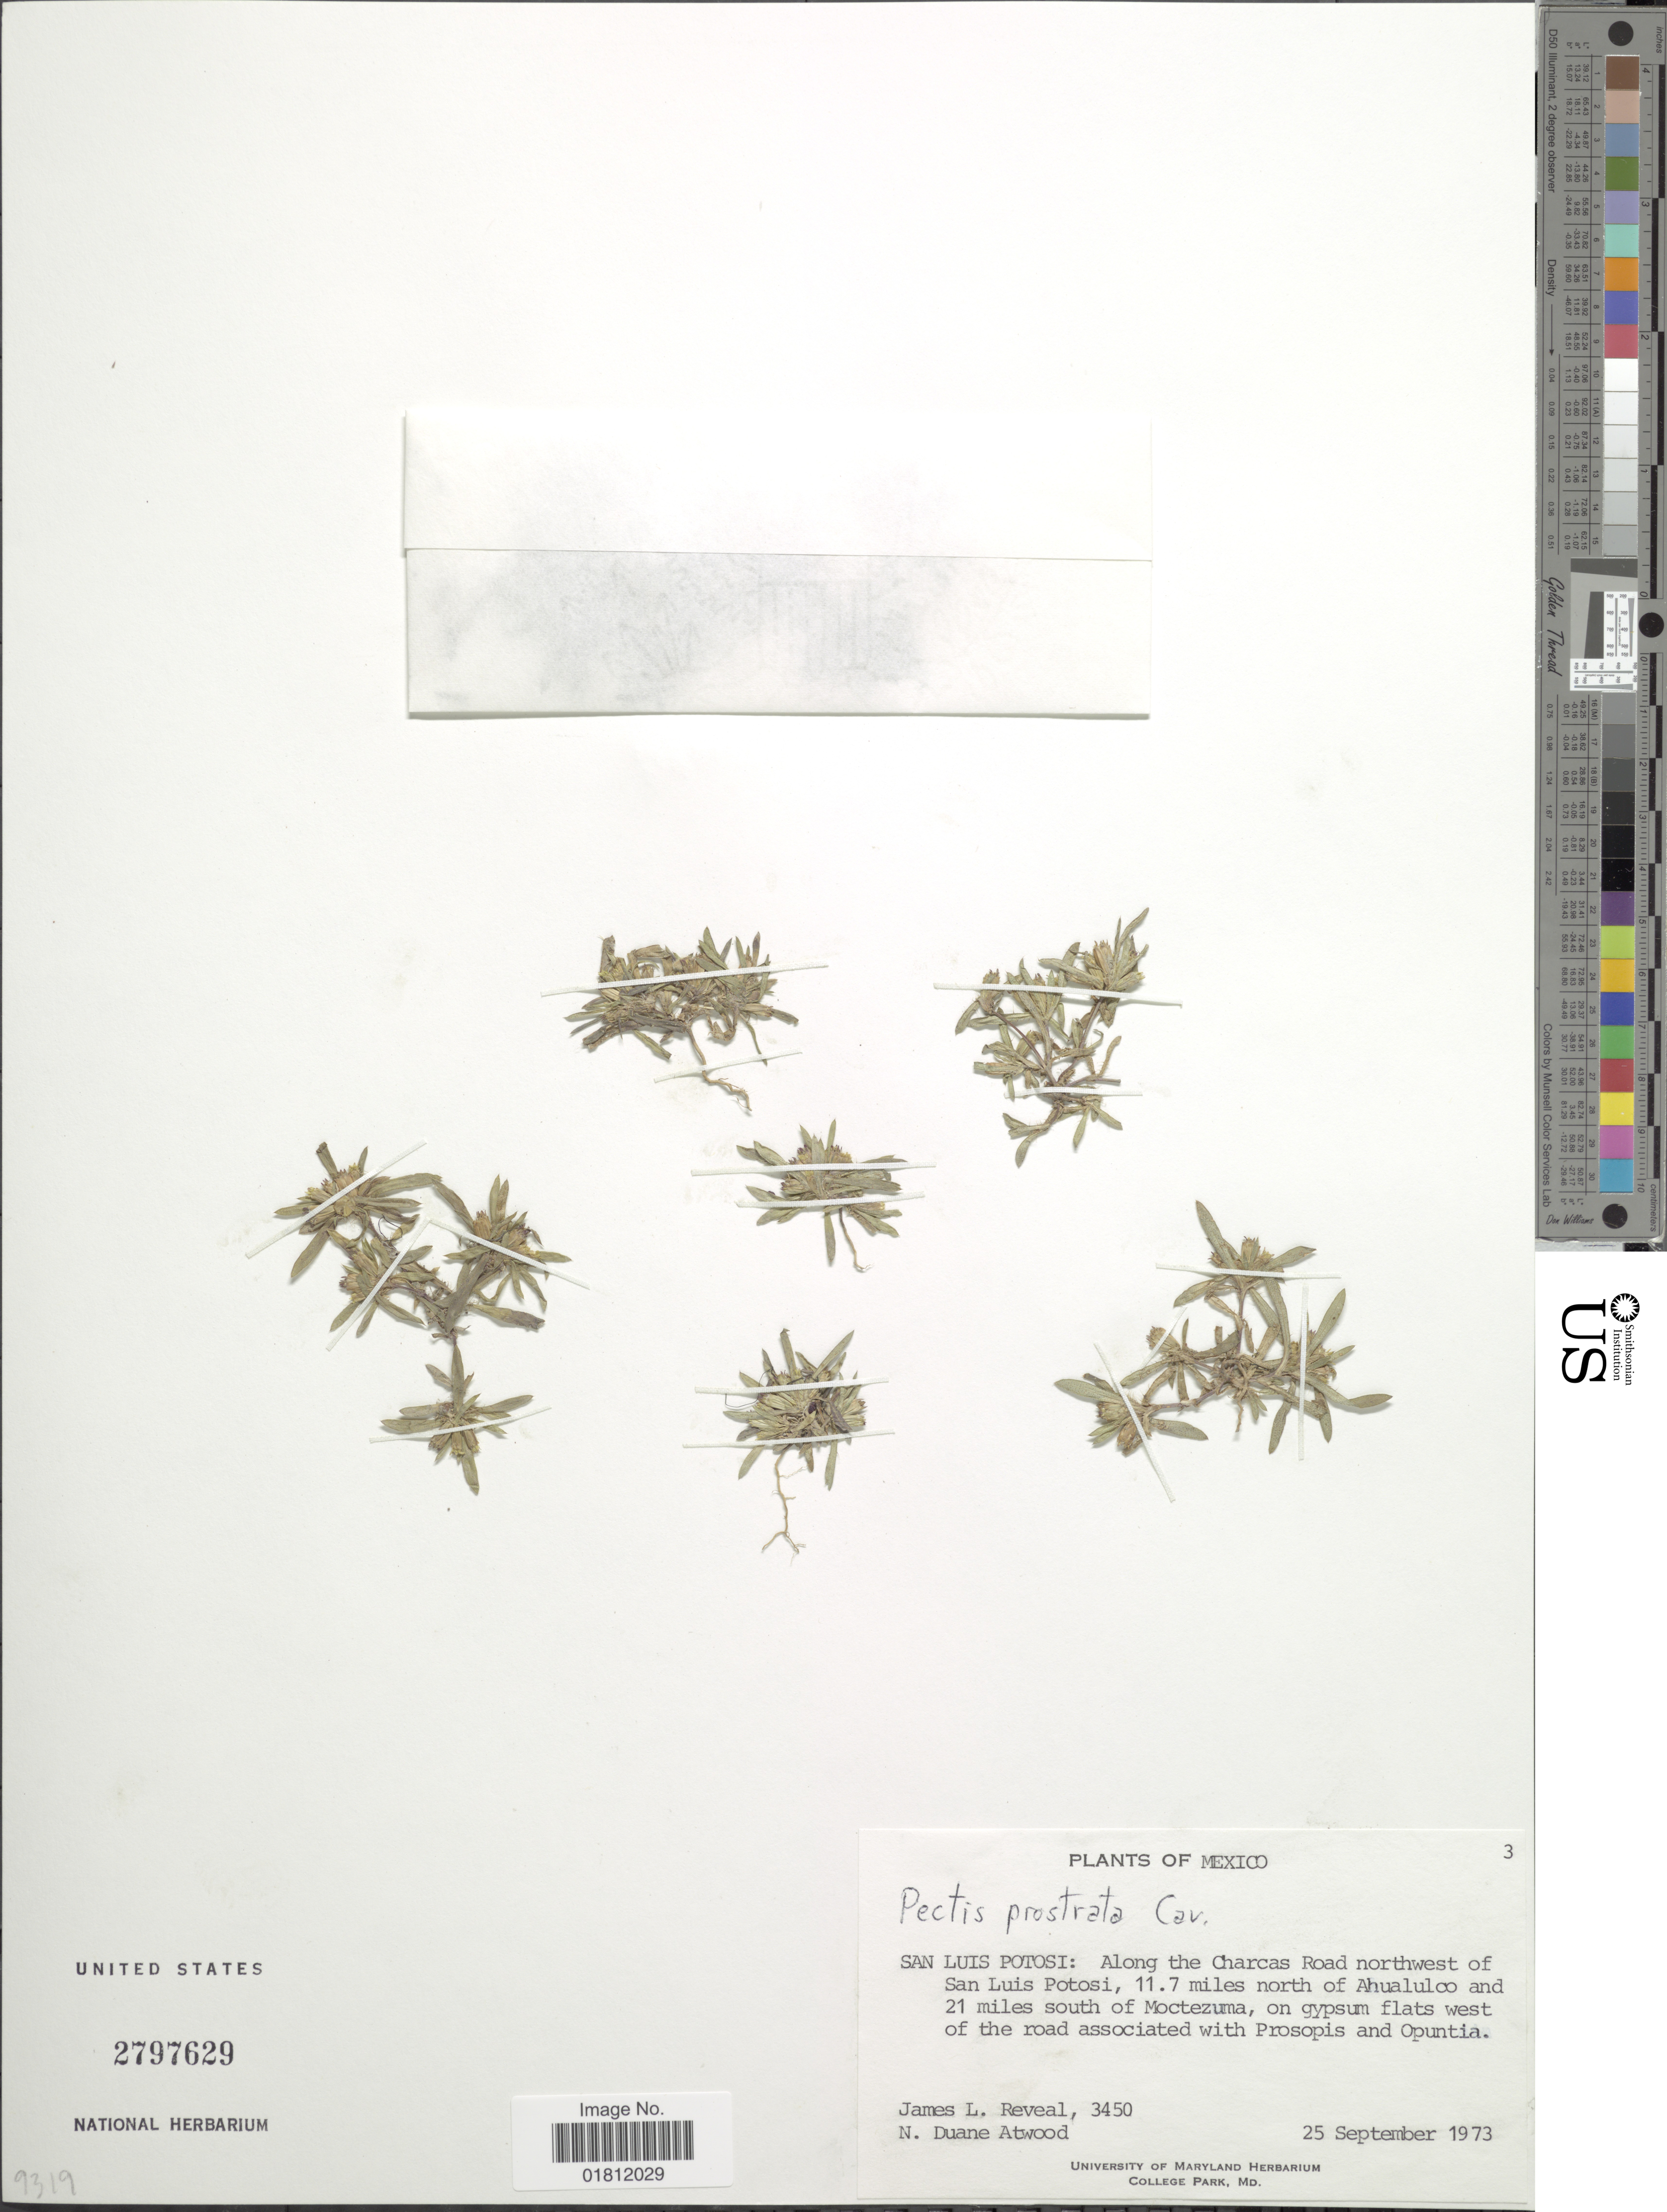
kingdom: Plantae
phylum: Tracheophyta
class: Magnoliopsida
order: Asterales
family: Asteraceae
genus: Pectis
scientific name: Pectis prostrata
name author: Cav.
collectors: J. L. Reveal & N. Atwood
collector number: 3450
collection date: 1973-09-25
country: Mexico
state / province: San Luis Potosí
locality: San Luis Potosi: Along the Charcas Road northwest of San Luis Potosi, 11. 7 miles north of Ahualulco and 21 miles south of Moctezuma, on gypsum flats west of the road.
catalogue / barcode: US 2797629